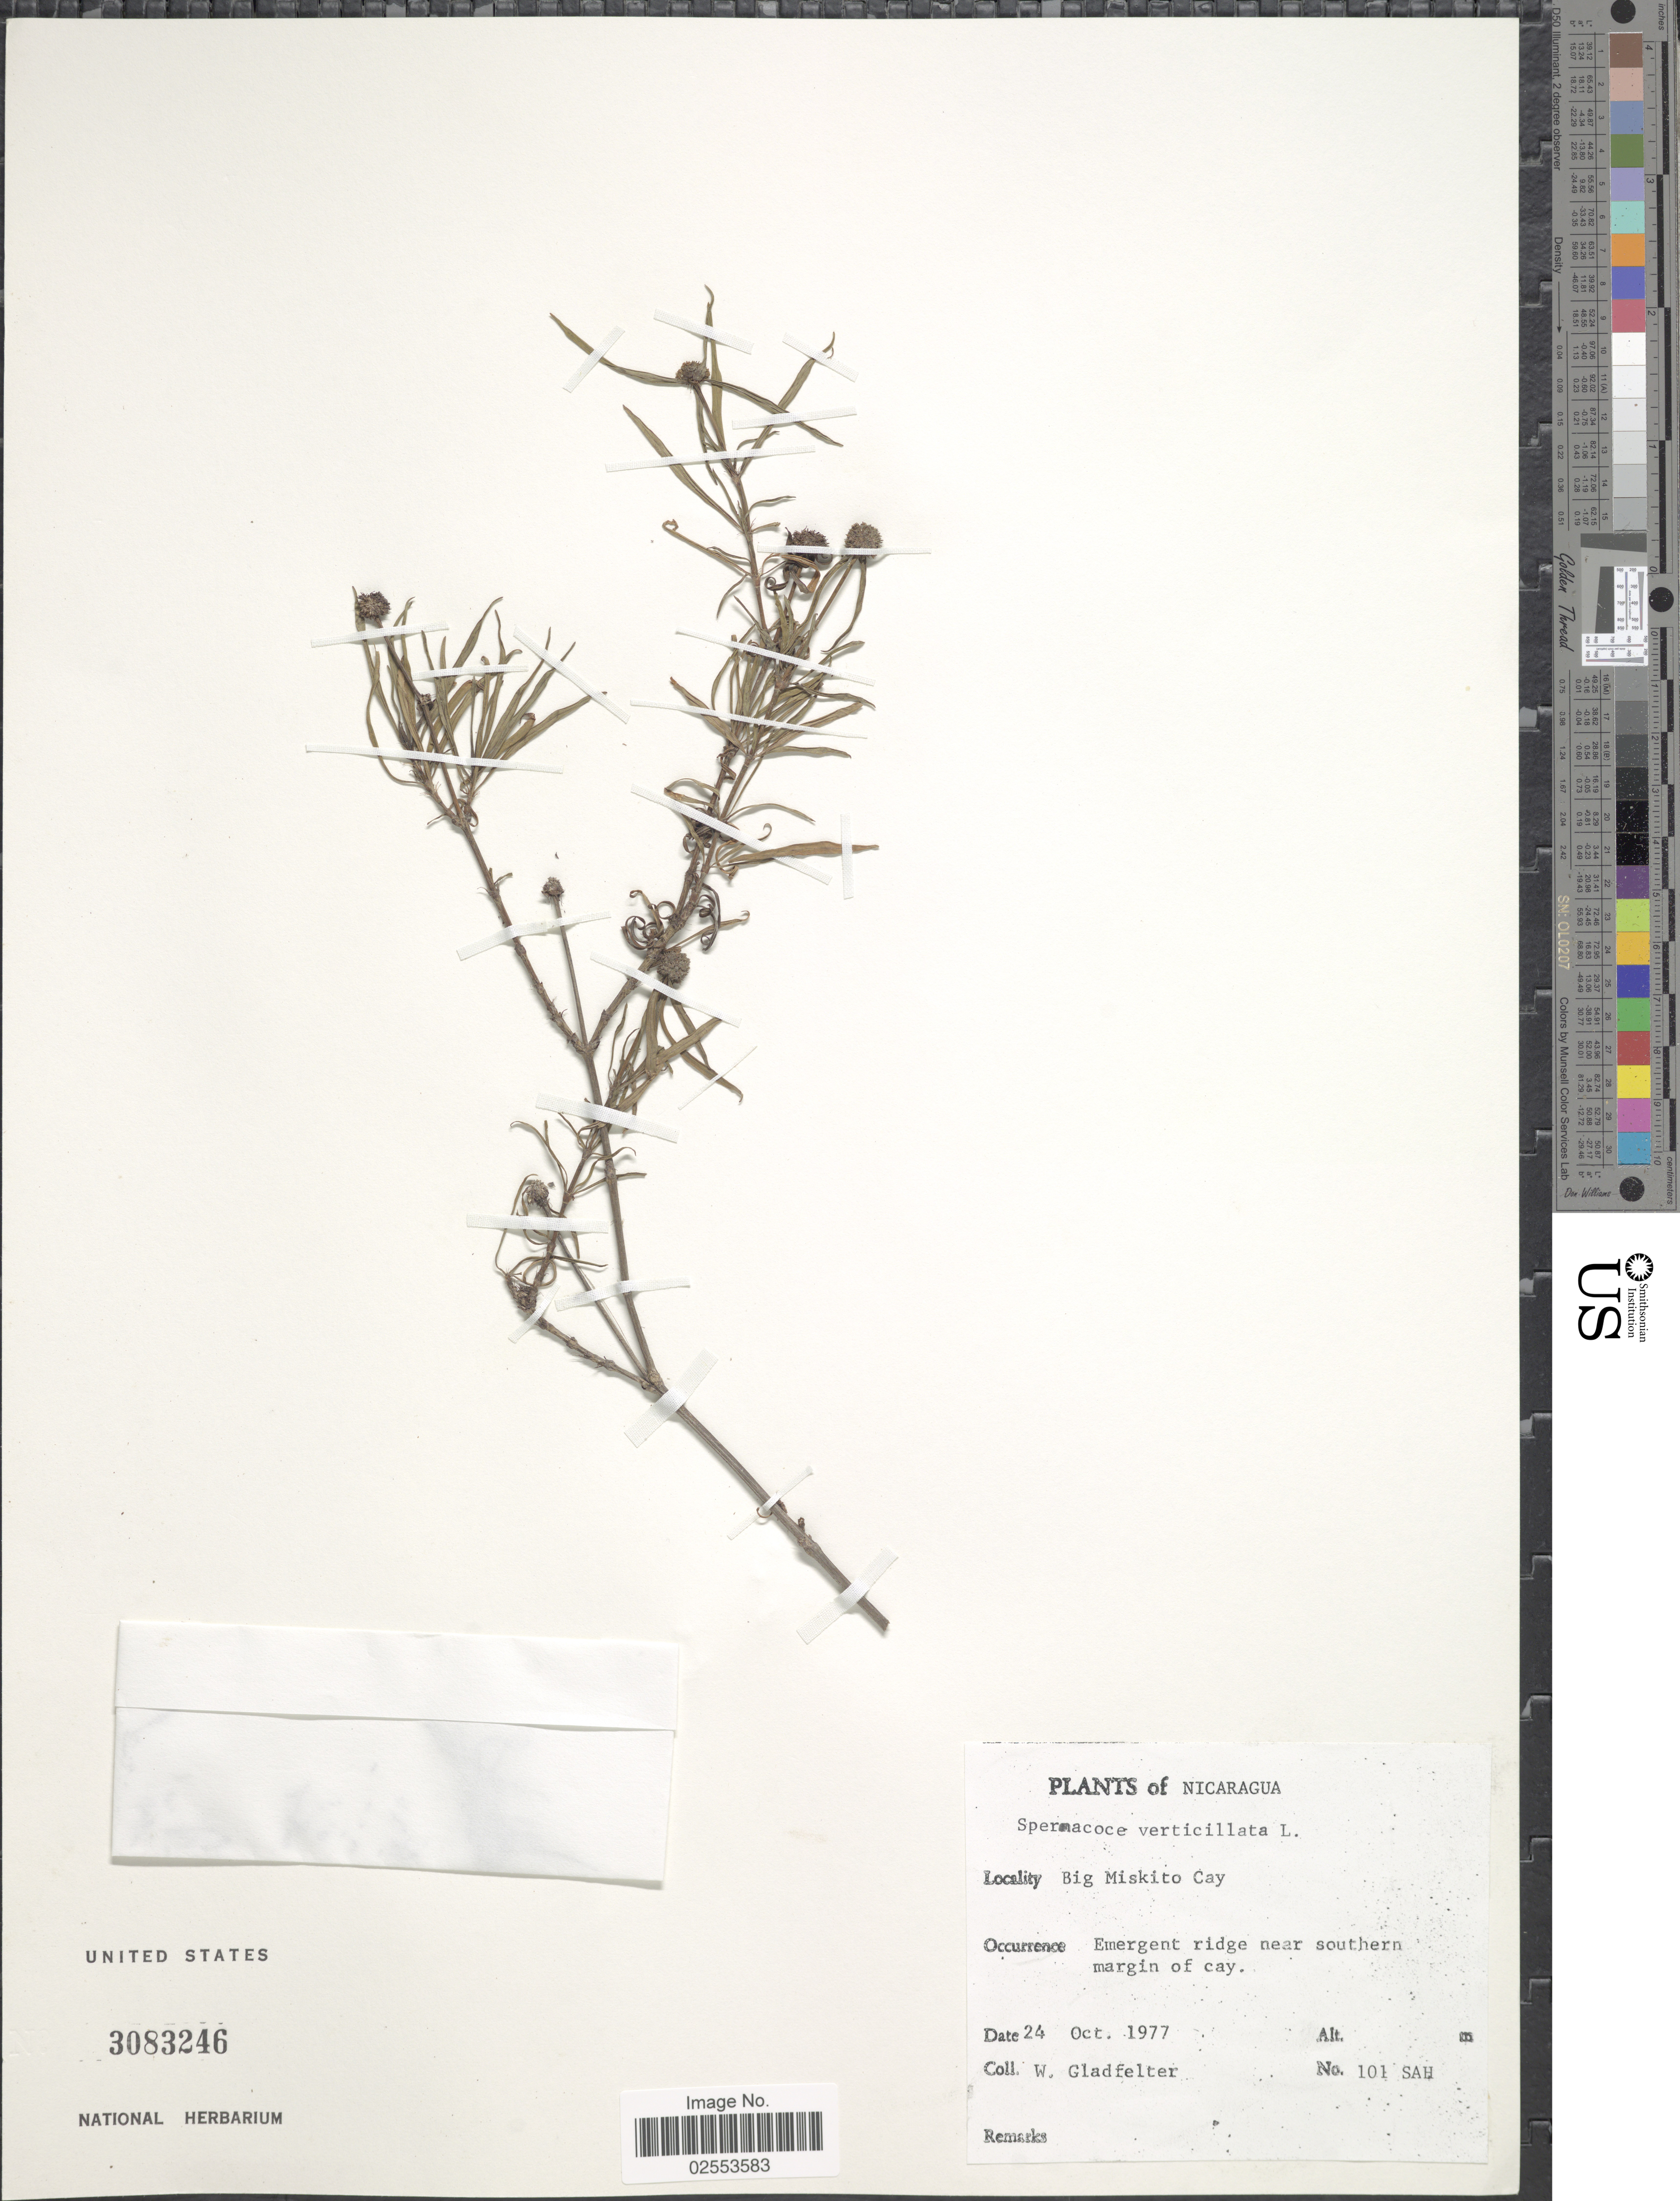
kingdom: Plantae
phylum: Tracheophyta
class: Magnoliopsida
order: Gentianales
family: Rubiaceae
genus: Spermacoce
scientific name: Spermacoce verticillata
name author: L.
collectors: W. Gladfelter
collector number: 101 SAH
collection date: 1977-10-24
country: Nicaragua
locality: Big Miskito Cay. Near southern margin of cay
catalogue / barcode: US 3083246